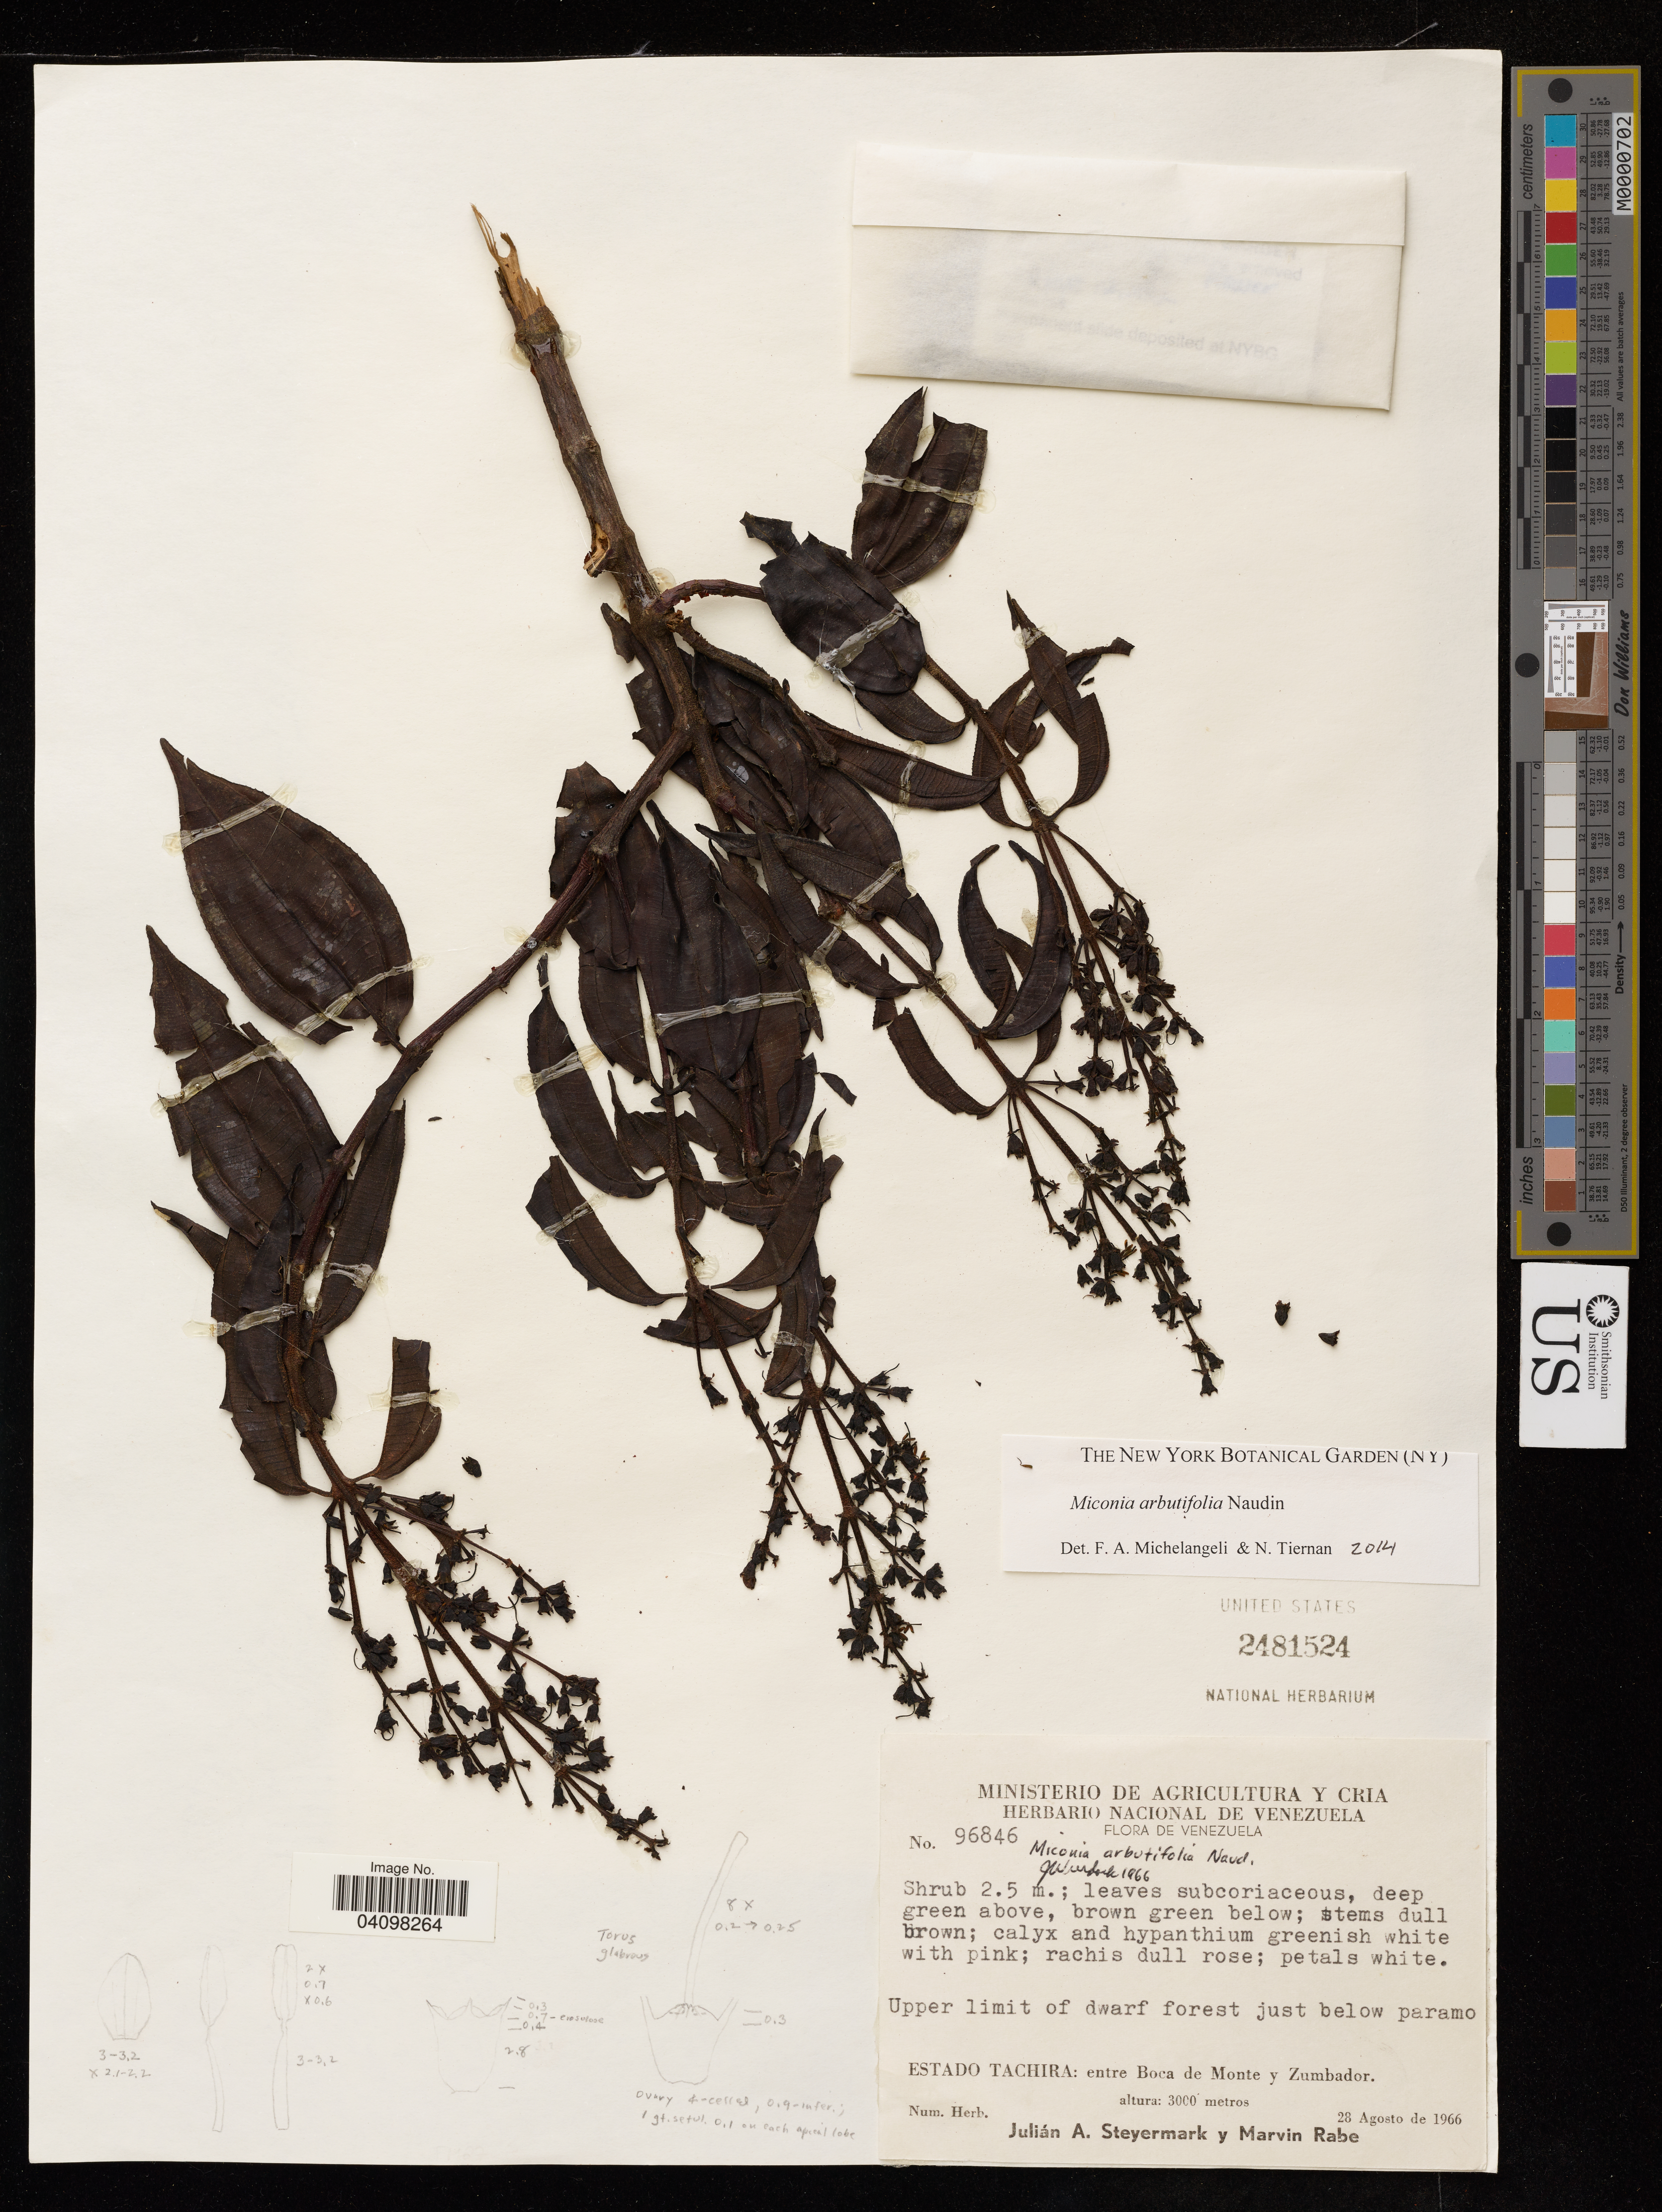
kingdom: Plantae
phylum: Tracheophyta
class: Magnoliopsida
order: Myrtales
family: Melastomataceae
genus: Miconia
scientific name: Miconia arbutifolia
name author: Naudin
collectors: J. Steyermark & M. Rabe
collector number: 96846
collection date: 1966-08-28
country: Venezuela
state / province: Tachira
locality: Just below paramo. Estado Tachira: entre Boca de Monte y Zumbador.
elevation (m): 300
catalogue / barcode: US 2481524